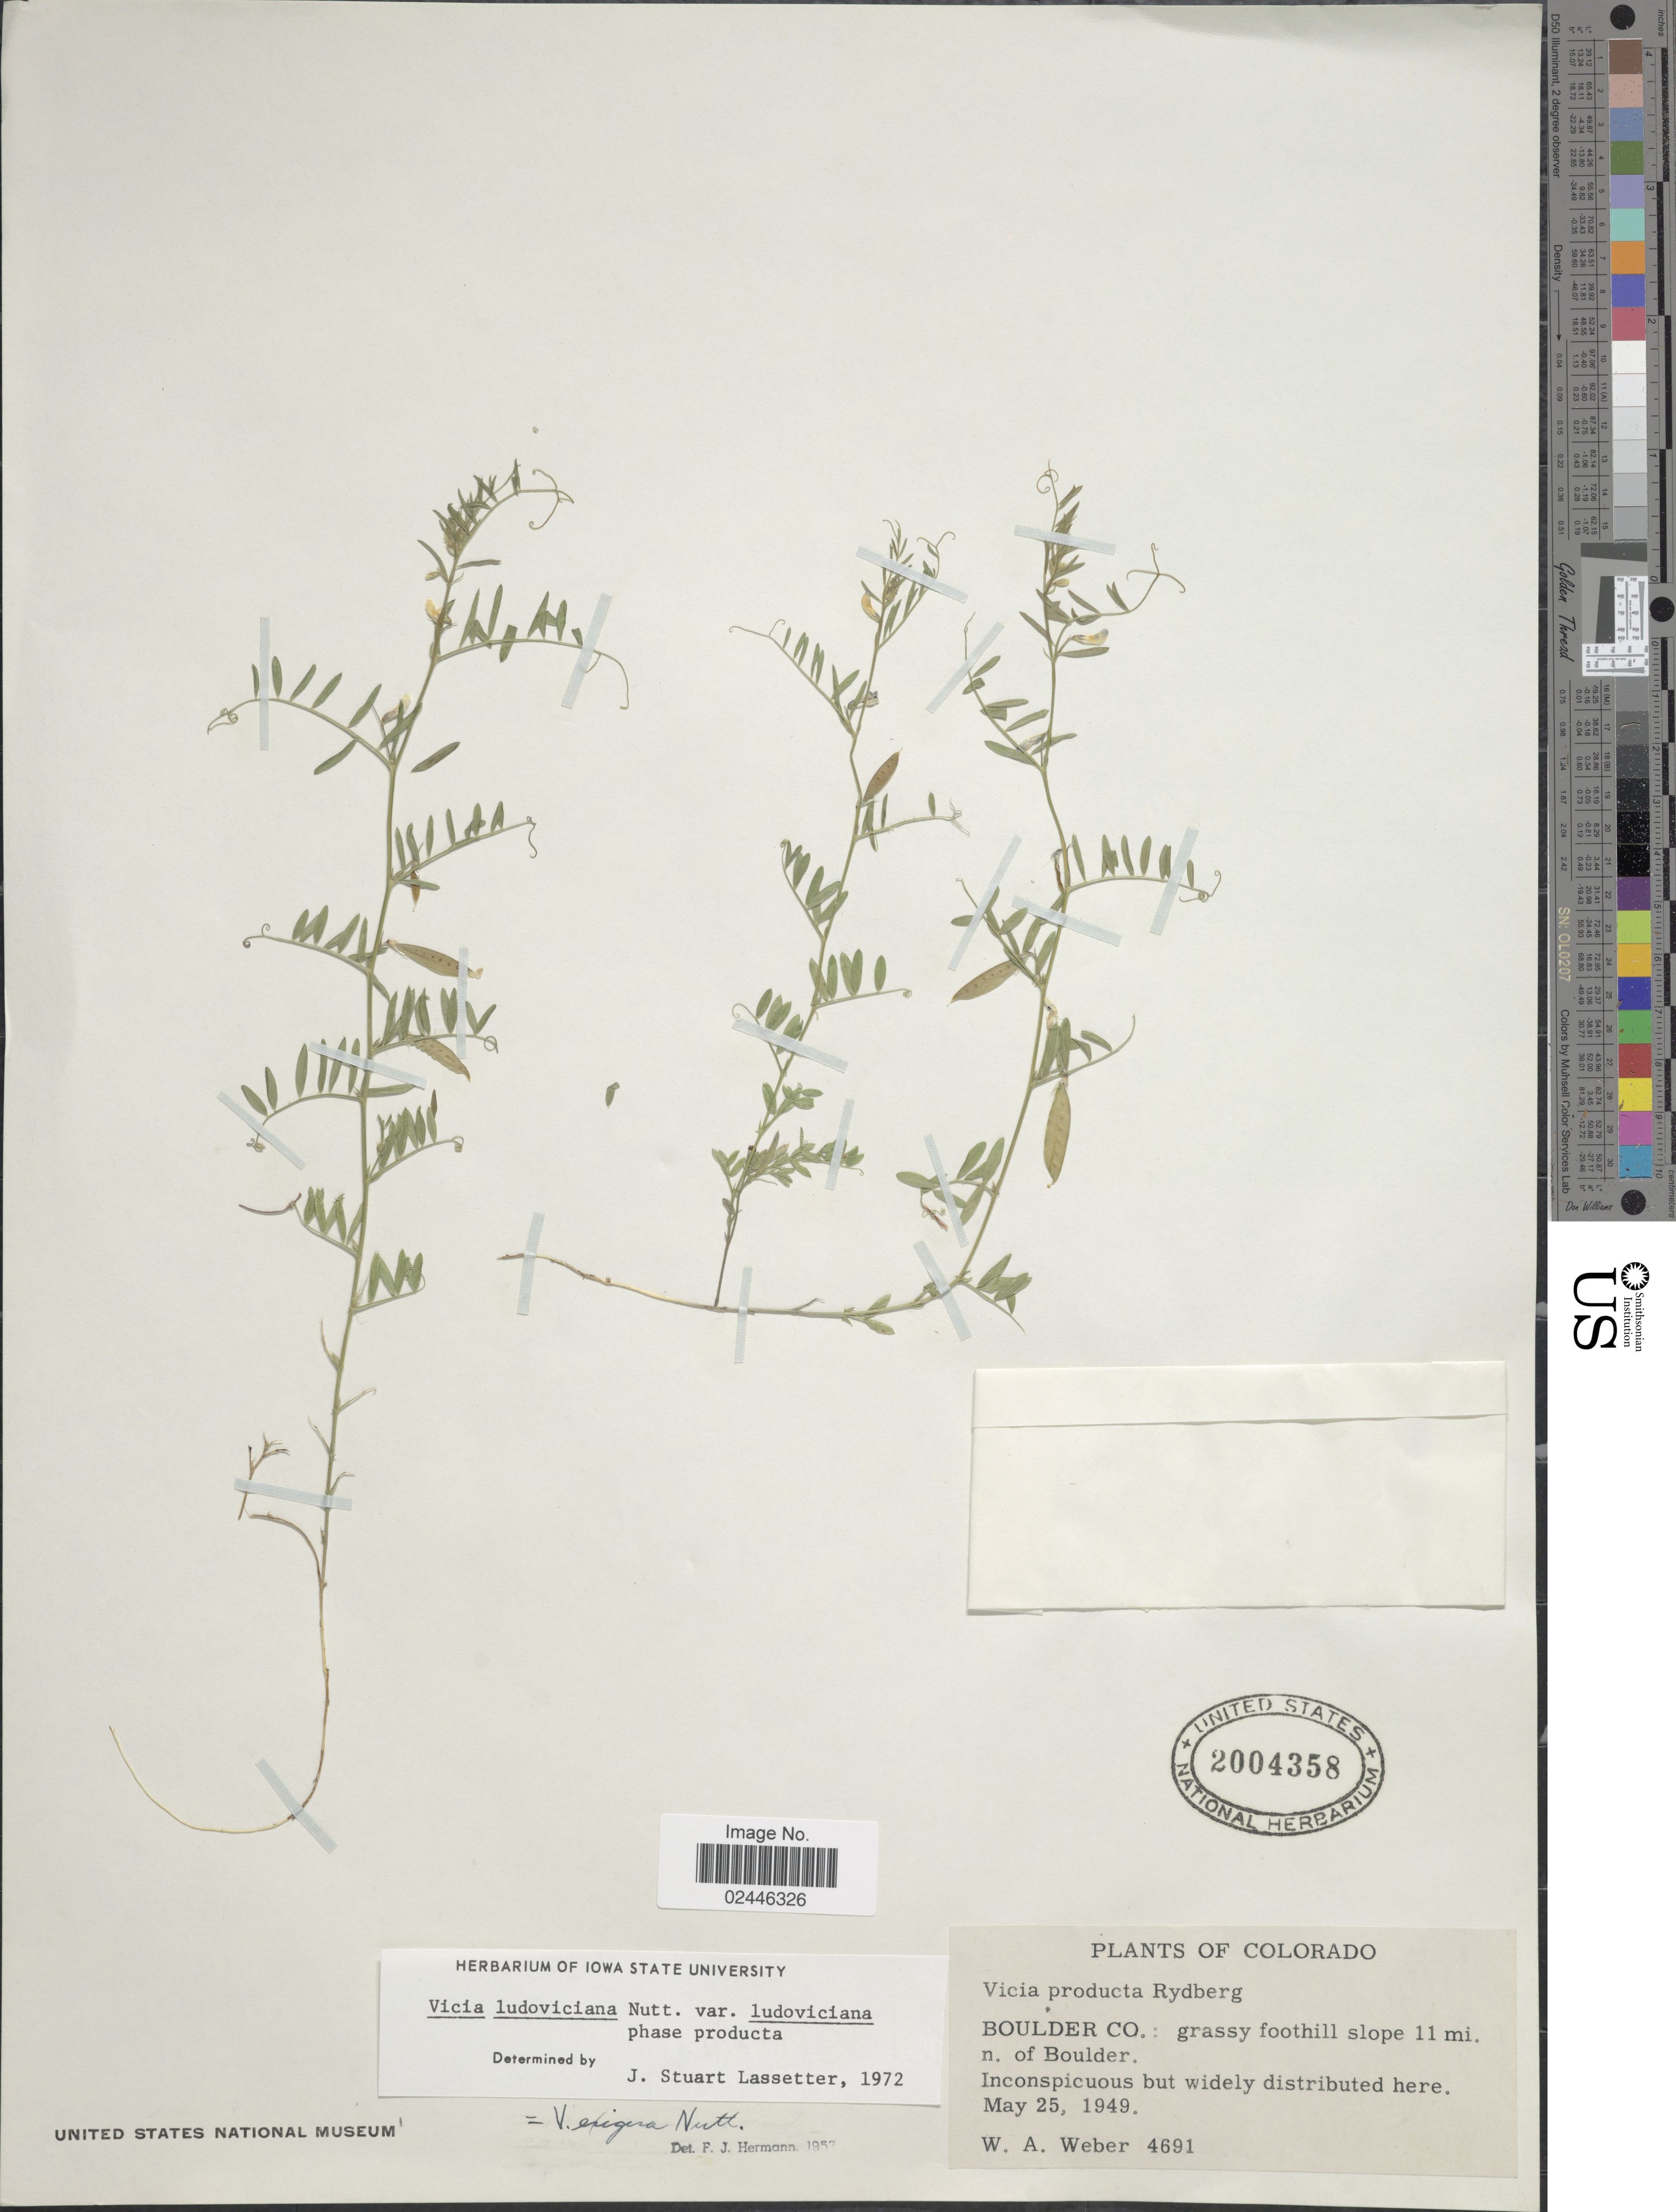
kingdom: Plantae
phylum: Tracheophyta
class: Magnoliopsida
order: Fabales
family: Fabaceae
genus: Vicia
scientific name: Vicia ludoviciana var. ludoviciana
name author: Nutt. ex Torr. & A. Gray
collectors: W. A. Weber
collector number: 4691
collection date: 1949-05-25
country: United States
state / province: Colorado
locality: Boulder Co.: grassy foothill slope 11 mi. n. of Boulder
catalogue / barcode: US 2004358